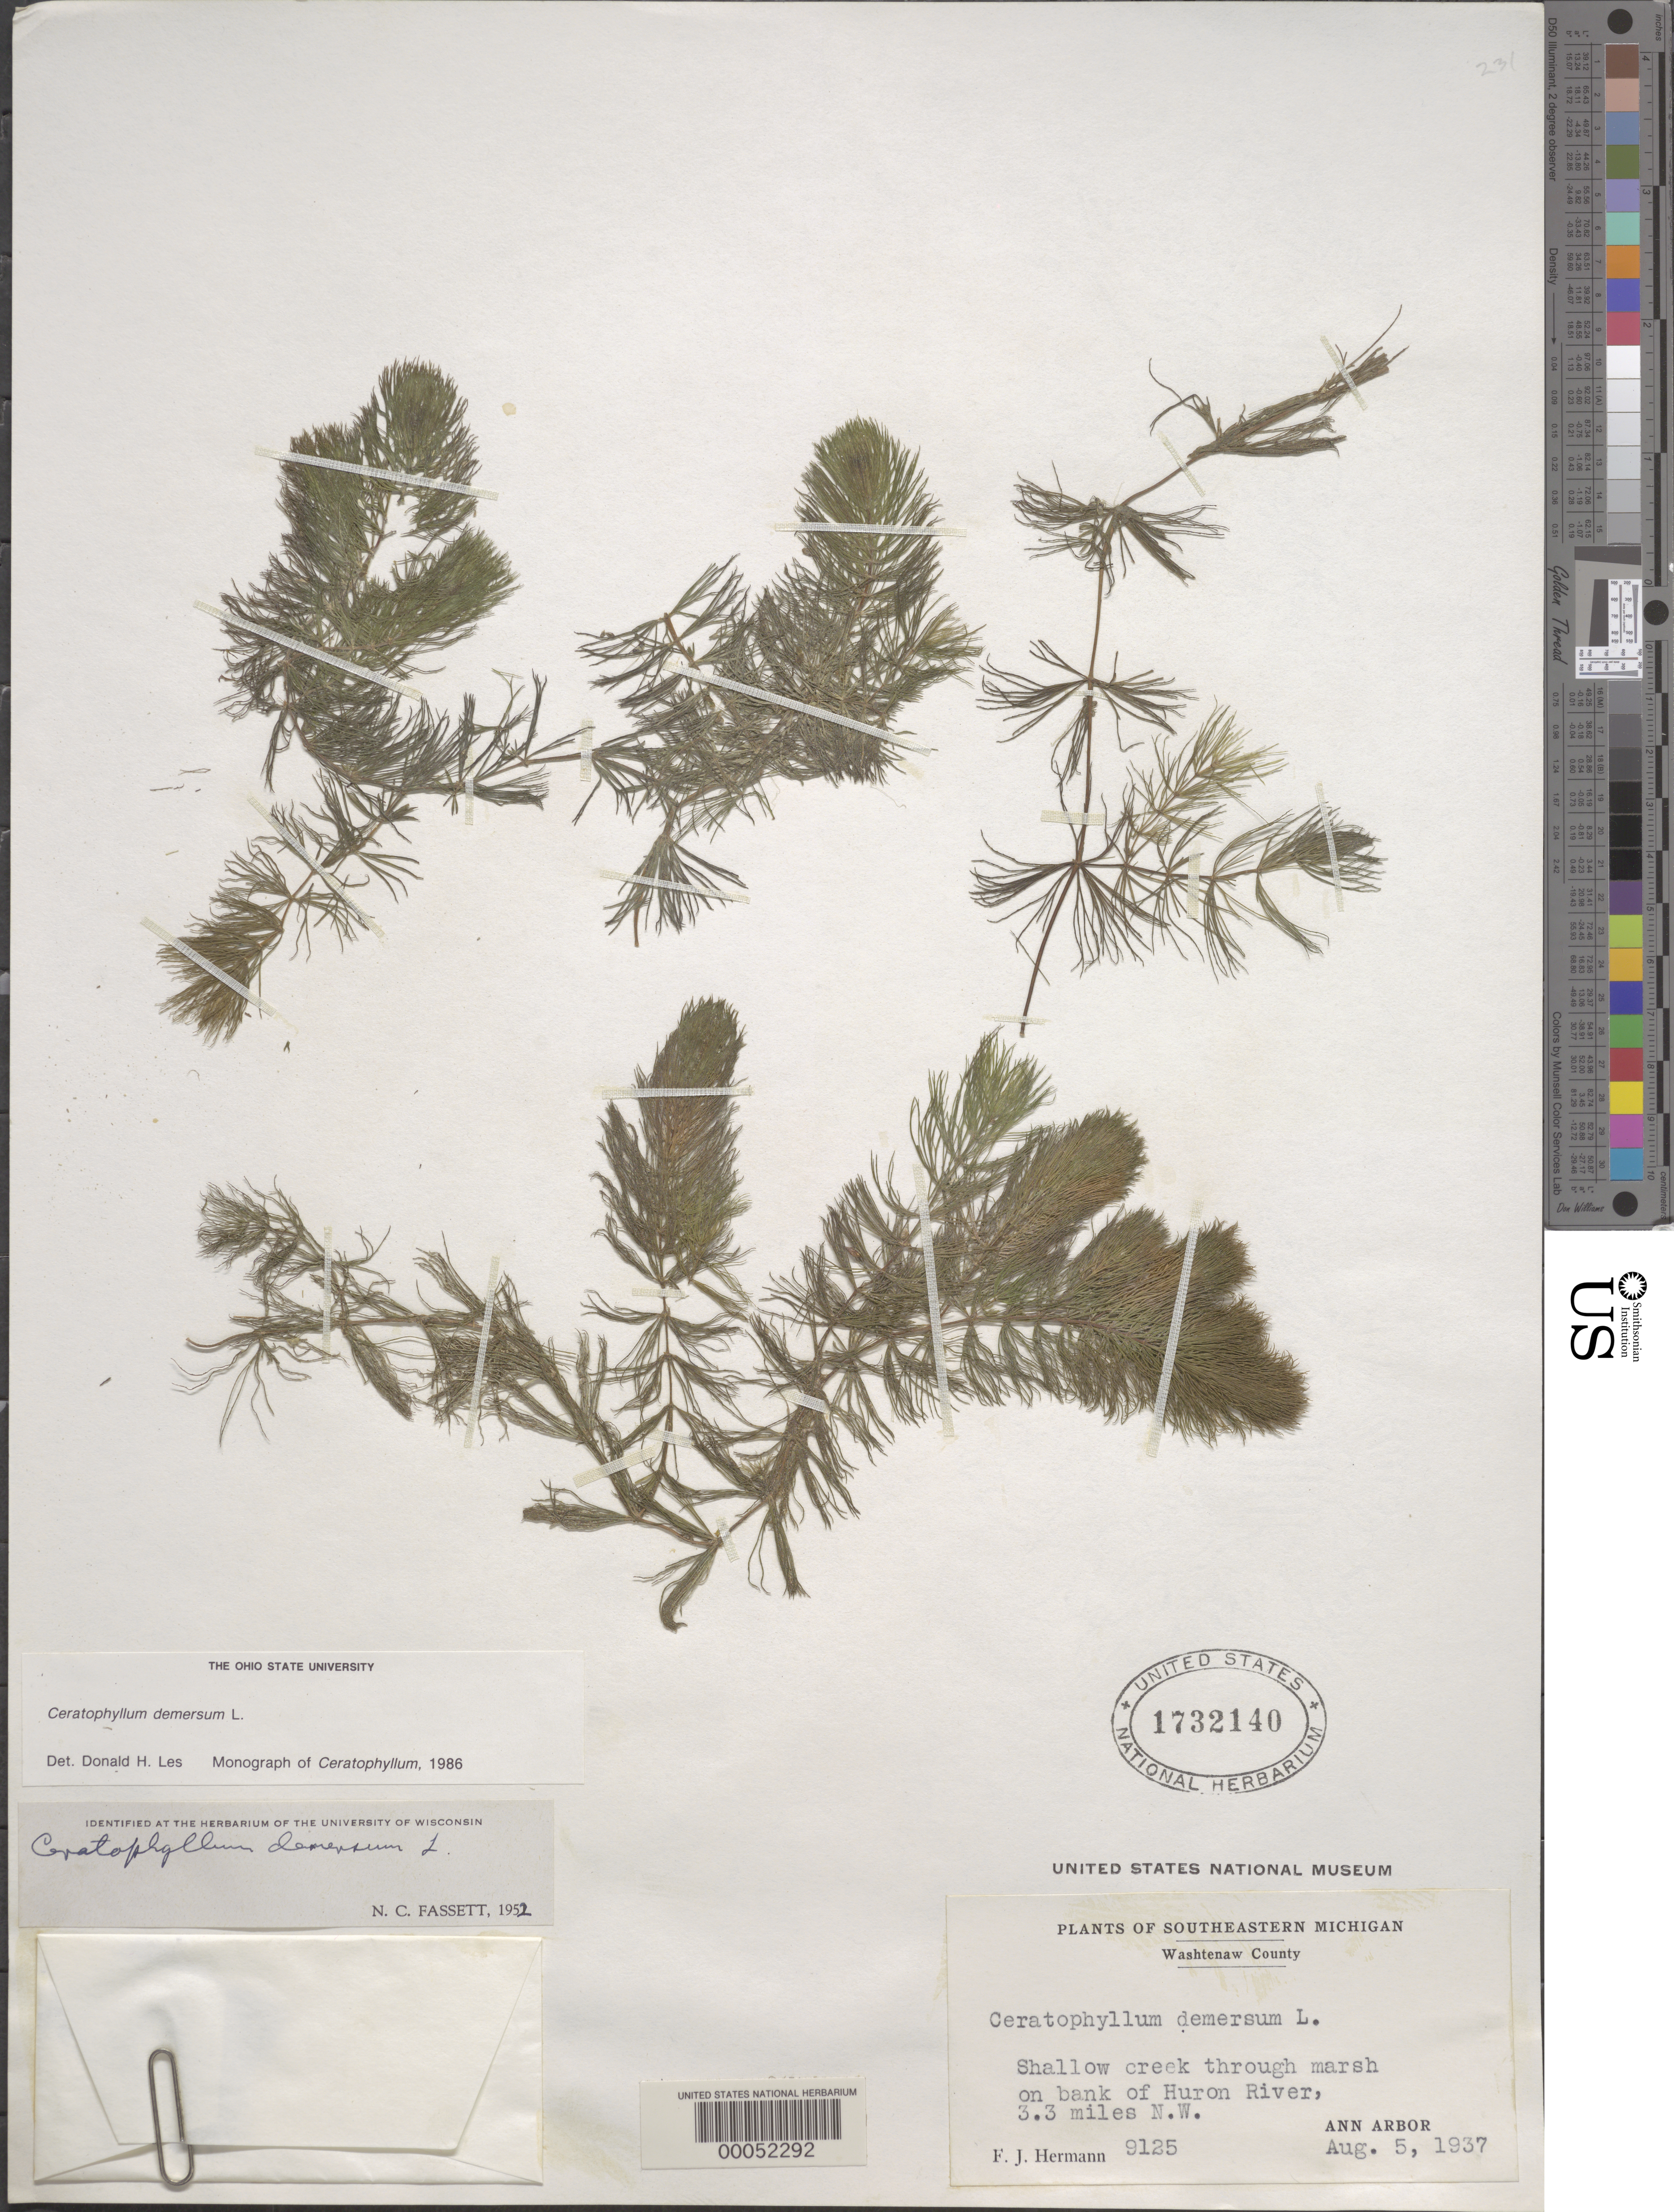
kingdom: Plantae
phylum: Tracheophyta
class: Magnoliopsida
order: Ceratophyllales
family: Ceratophyllaceae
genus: Ceratophyllum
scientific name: Ceratophyllum demersum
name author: L.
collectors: F. J. Hermann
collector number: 9125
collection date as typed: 05 Aug 1937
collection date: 1937-08-05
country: United States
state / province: Michigan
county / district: Washtenaw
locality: Huron river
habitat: Shallow creek through marsh on bank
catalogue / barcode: US 1732140